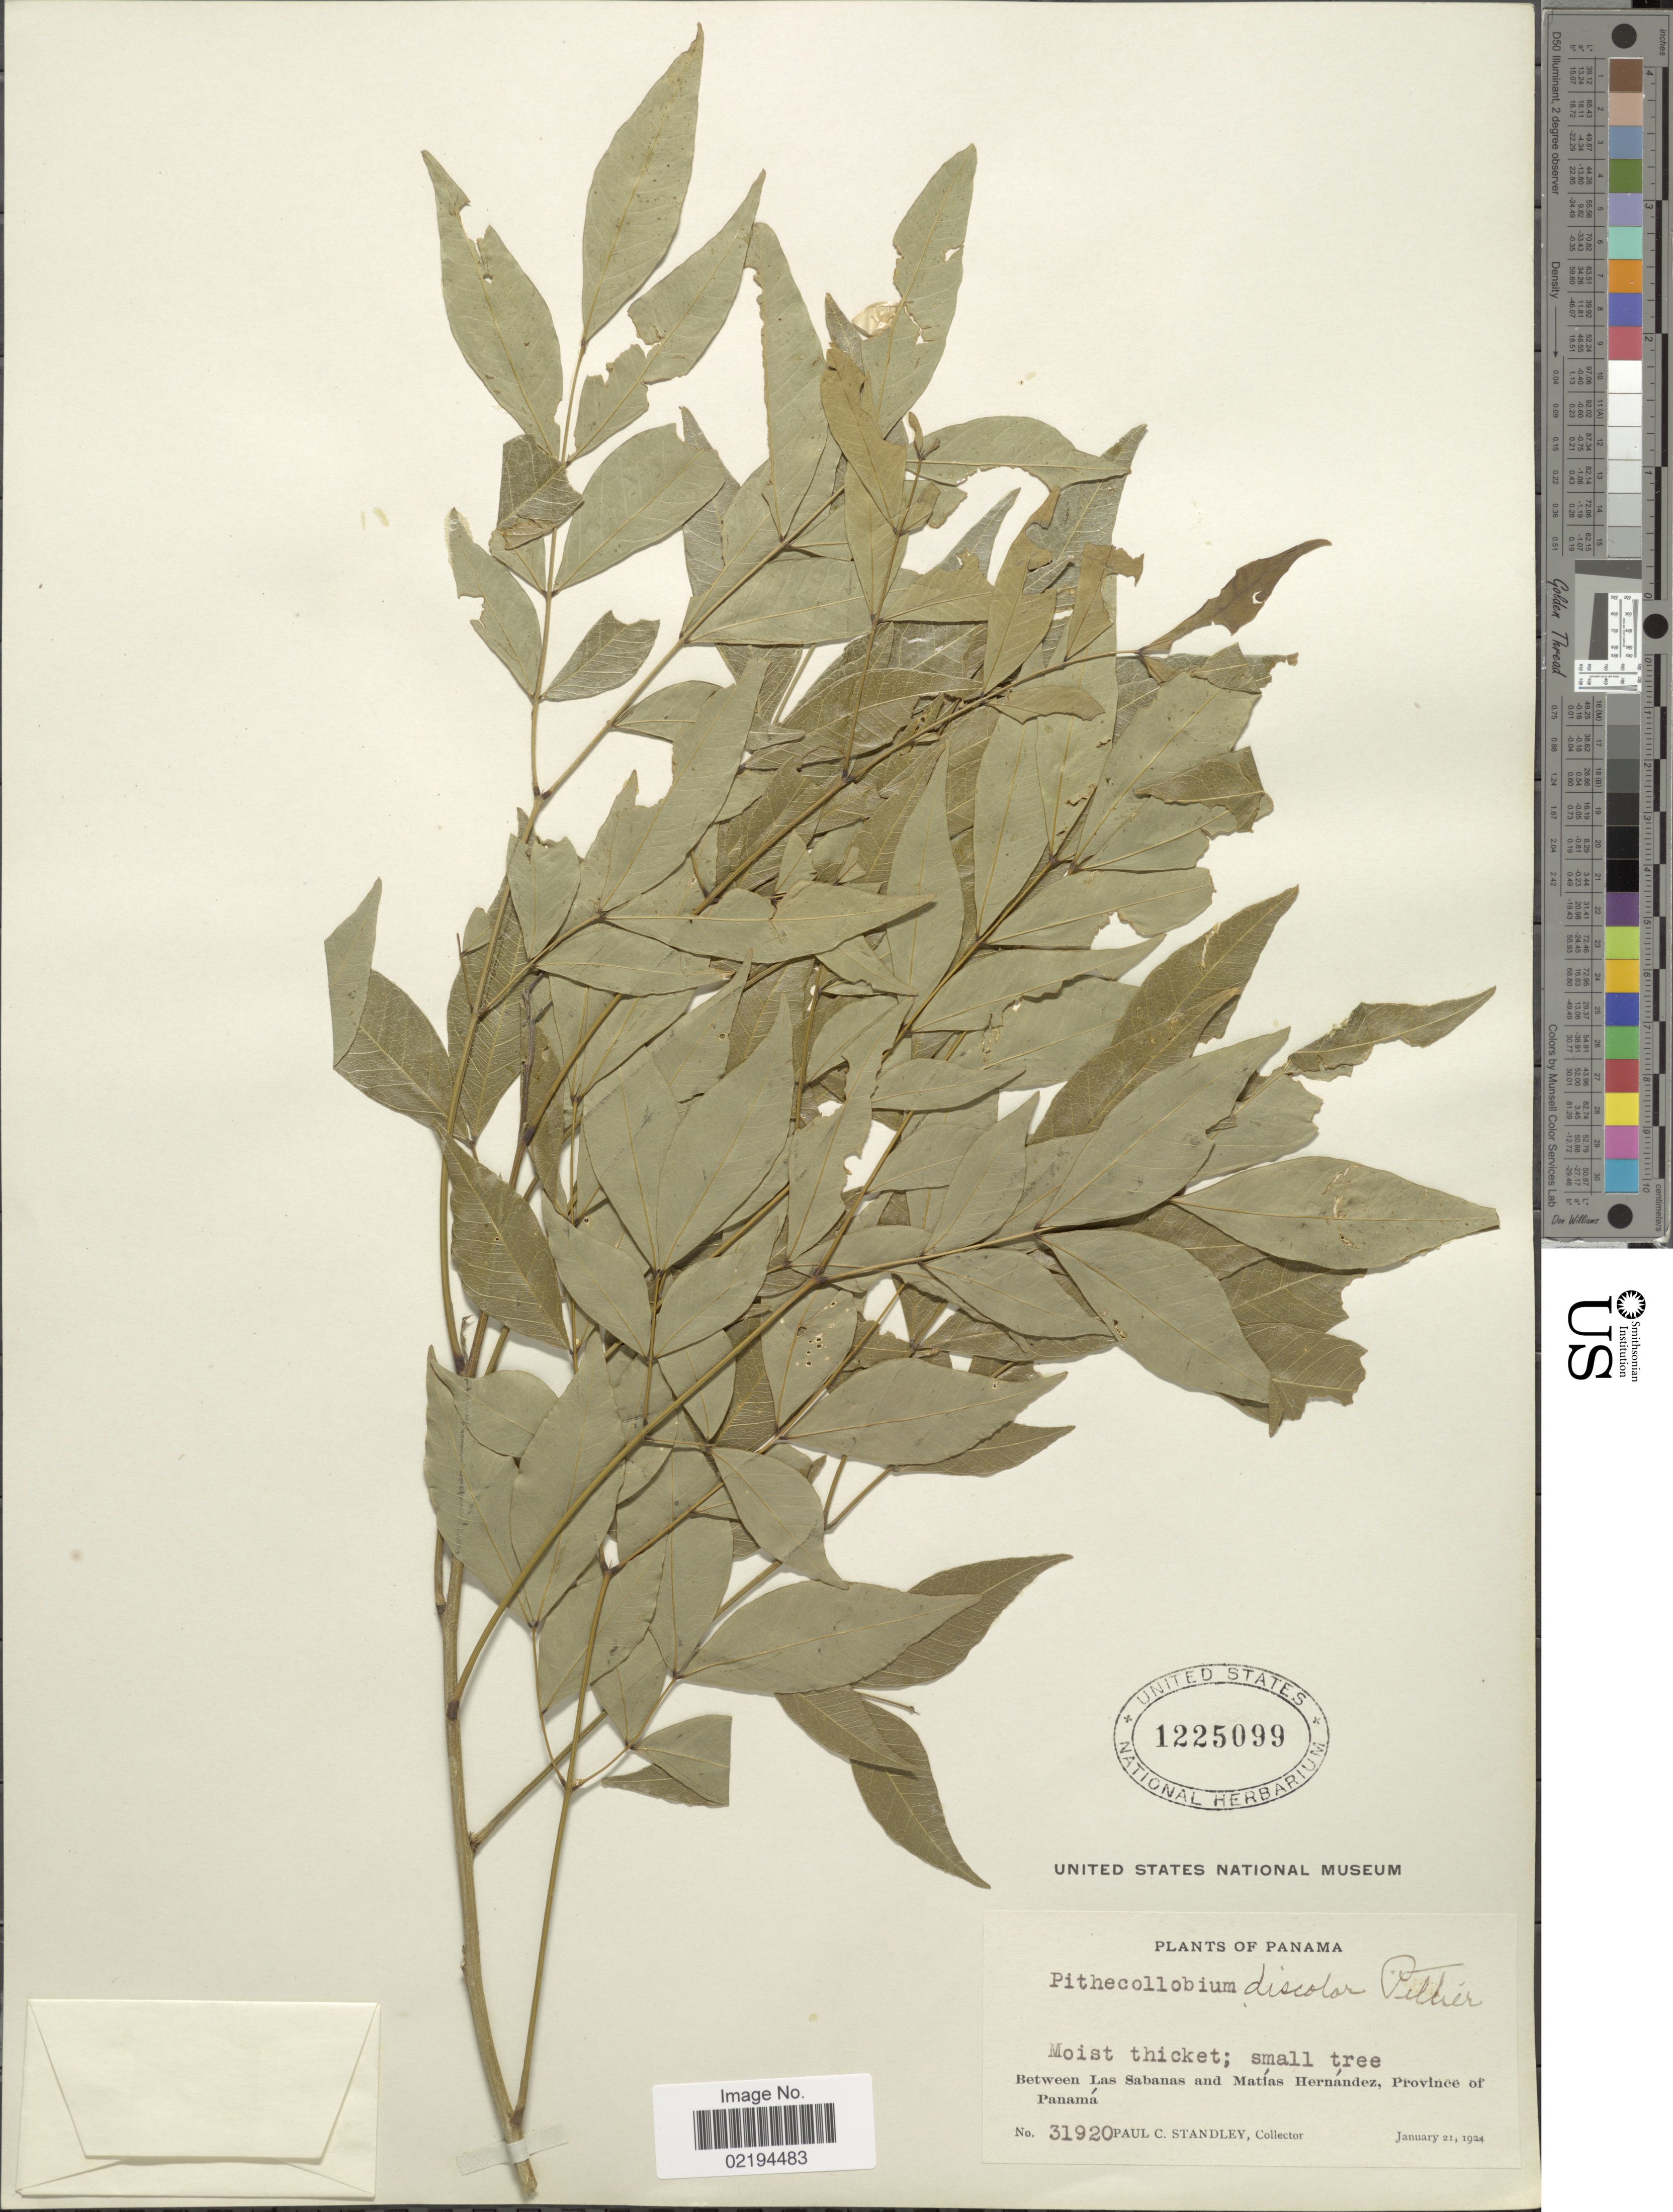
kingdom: Plantae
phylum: Tracheophyta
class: Magnoliopsida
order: Fabales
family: Fabaceae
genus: Pseudalbizzia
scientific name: Pseudalbizzia adinocephala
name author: (Donn. Sm.) Koenen & Duno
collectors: P. C. Standley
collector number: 31920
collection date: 1924-01-21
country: Panama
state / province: Panamá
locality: Moist thicket, between Las Sabanas ad Matias Hernandez.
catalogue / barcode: US 1225099